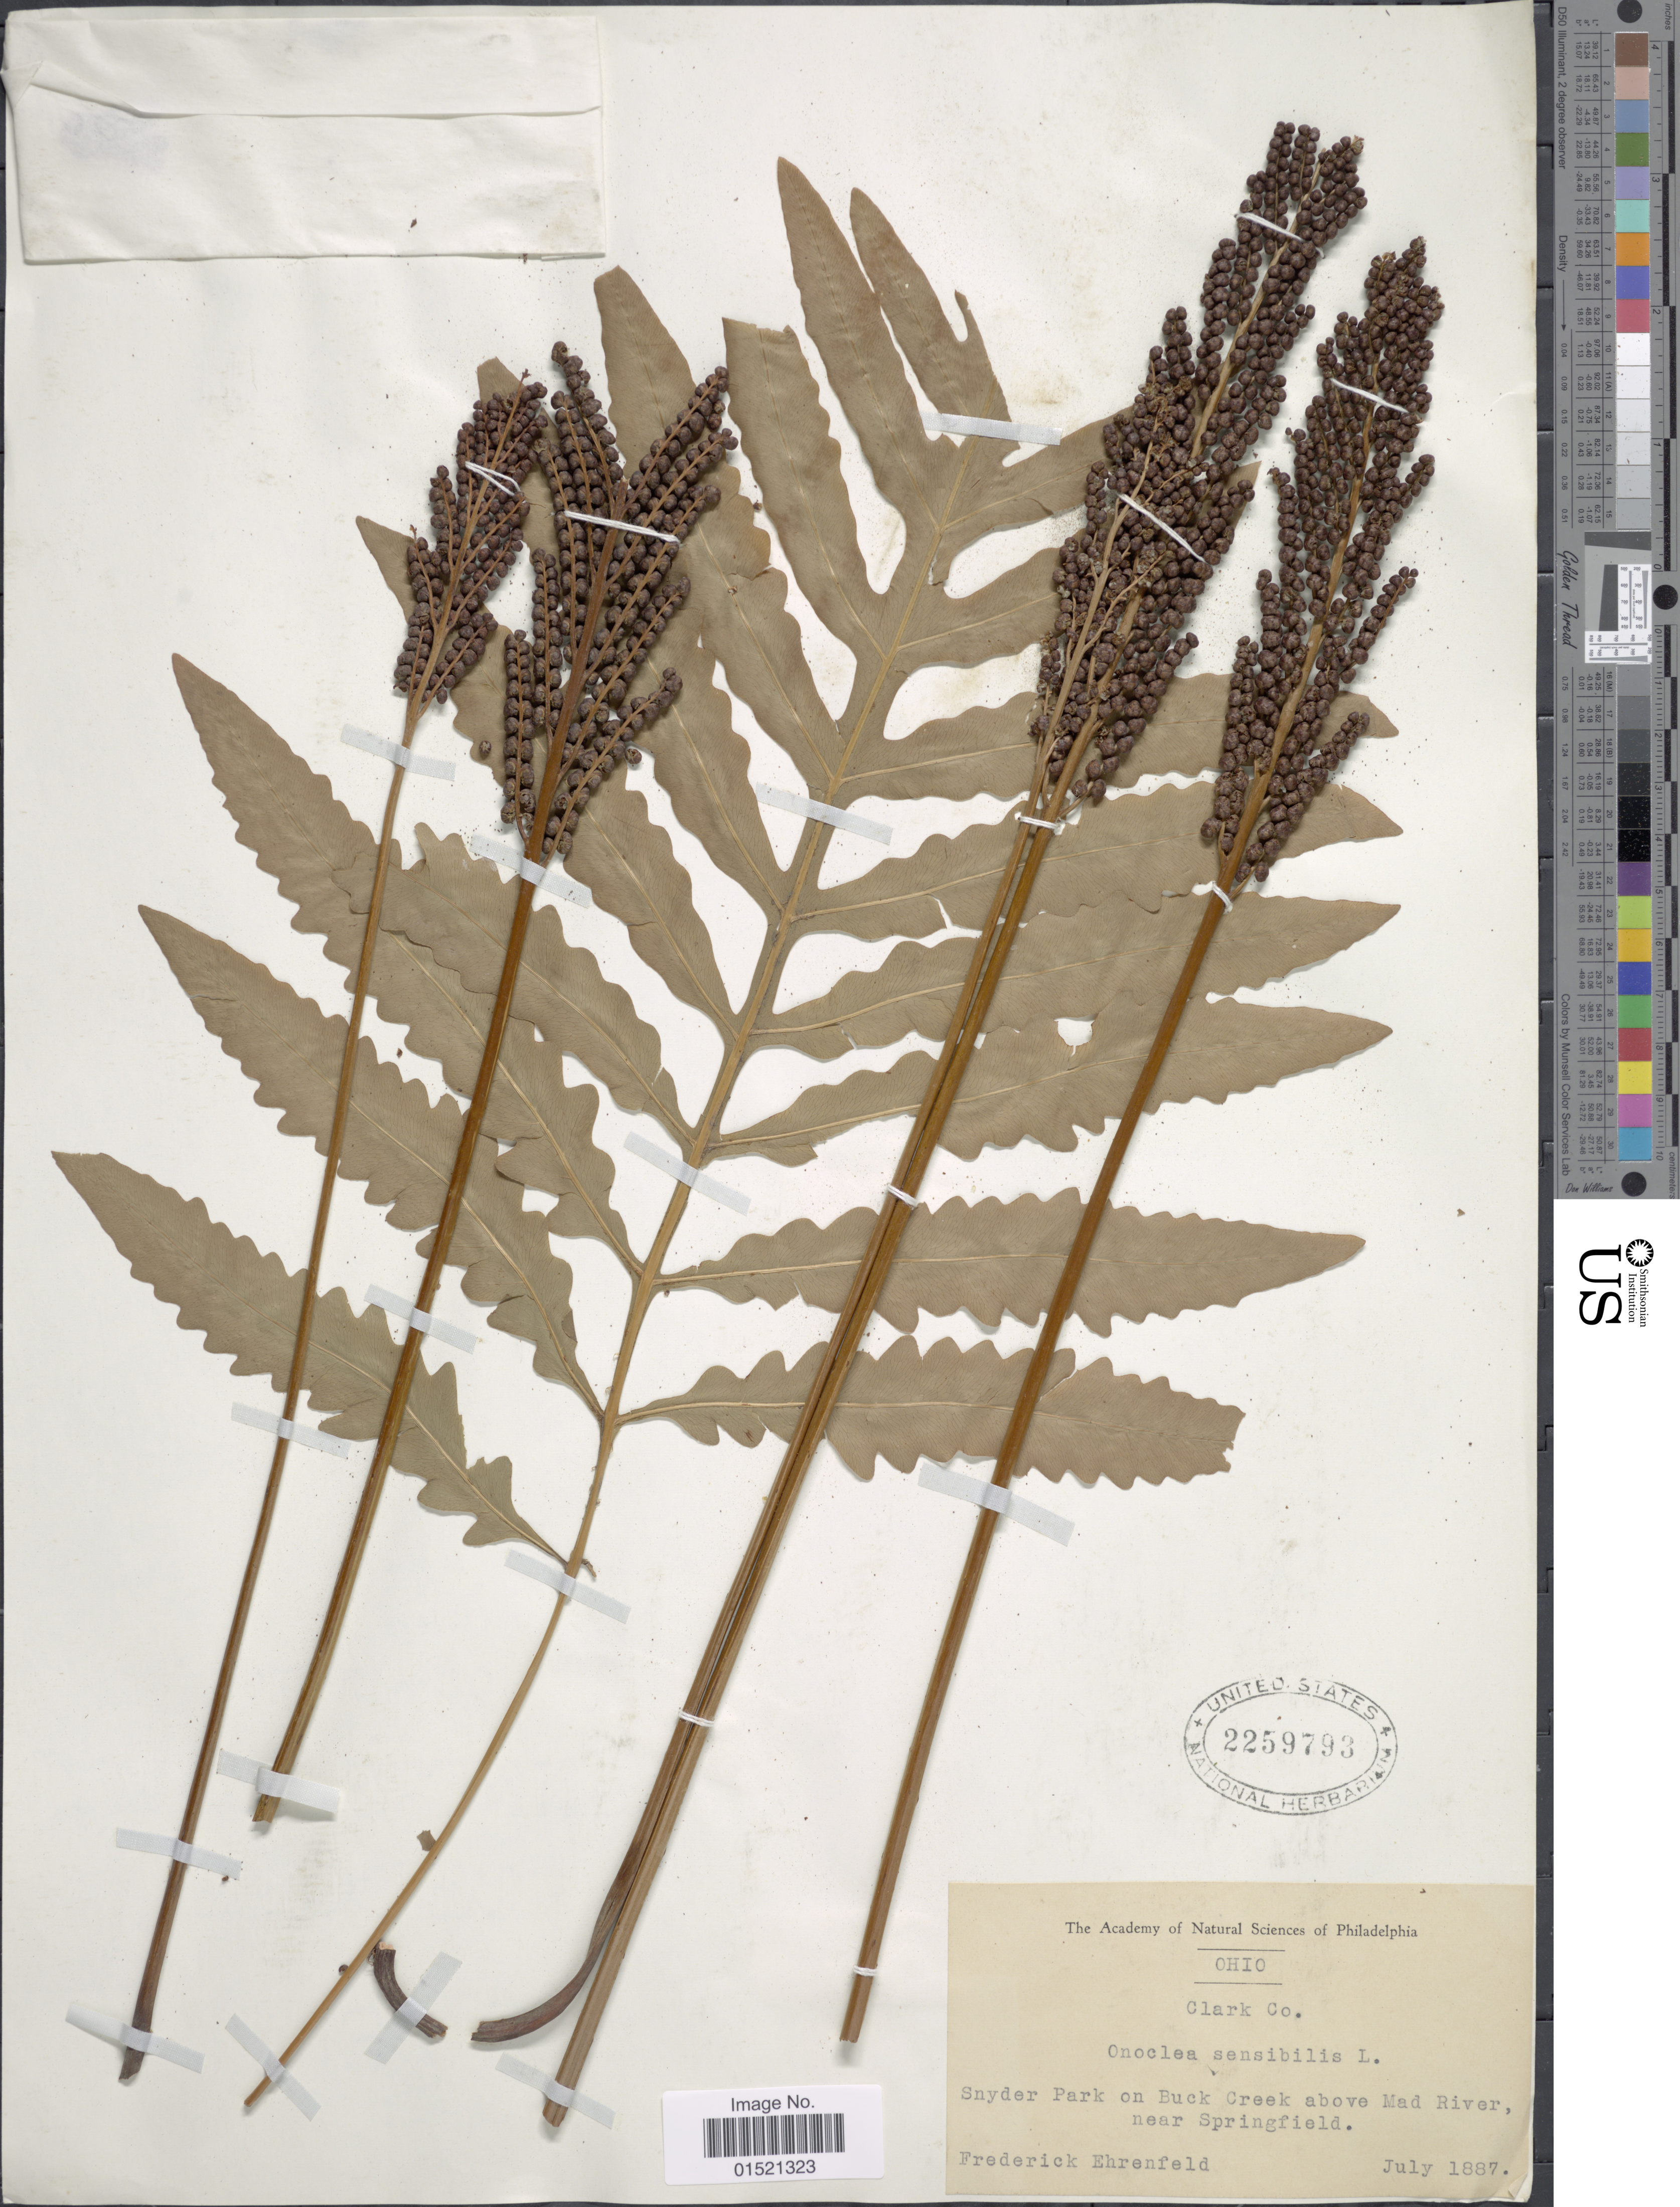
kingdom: Plantae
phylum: Tracheophyta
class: Polypodiopsida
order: Polypodiales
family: Onocleaceae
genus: Onoclea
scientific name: Onoclea sensibilis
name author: L.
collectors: F. Ehrenfeld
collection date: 1887-07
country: United States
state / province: Ohio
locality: Clark Co, Snyder Park on buck Creek above Mad River, near Springfield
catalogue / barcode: US 2259793